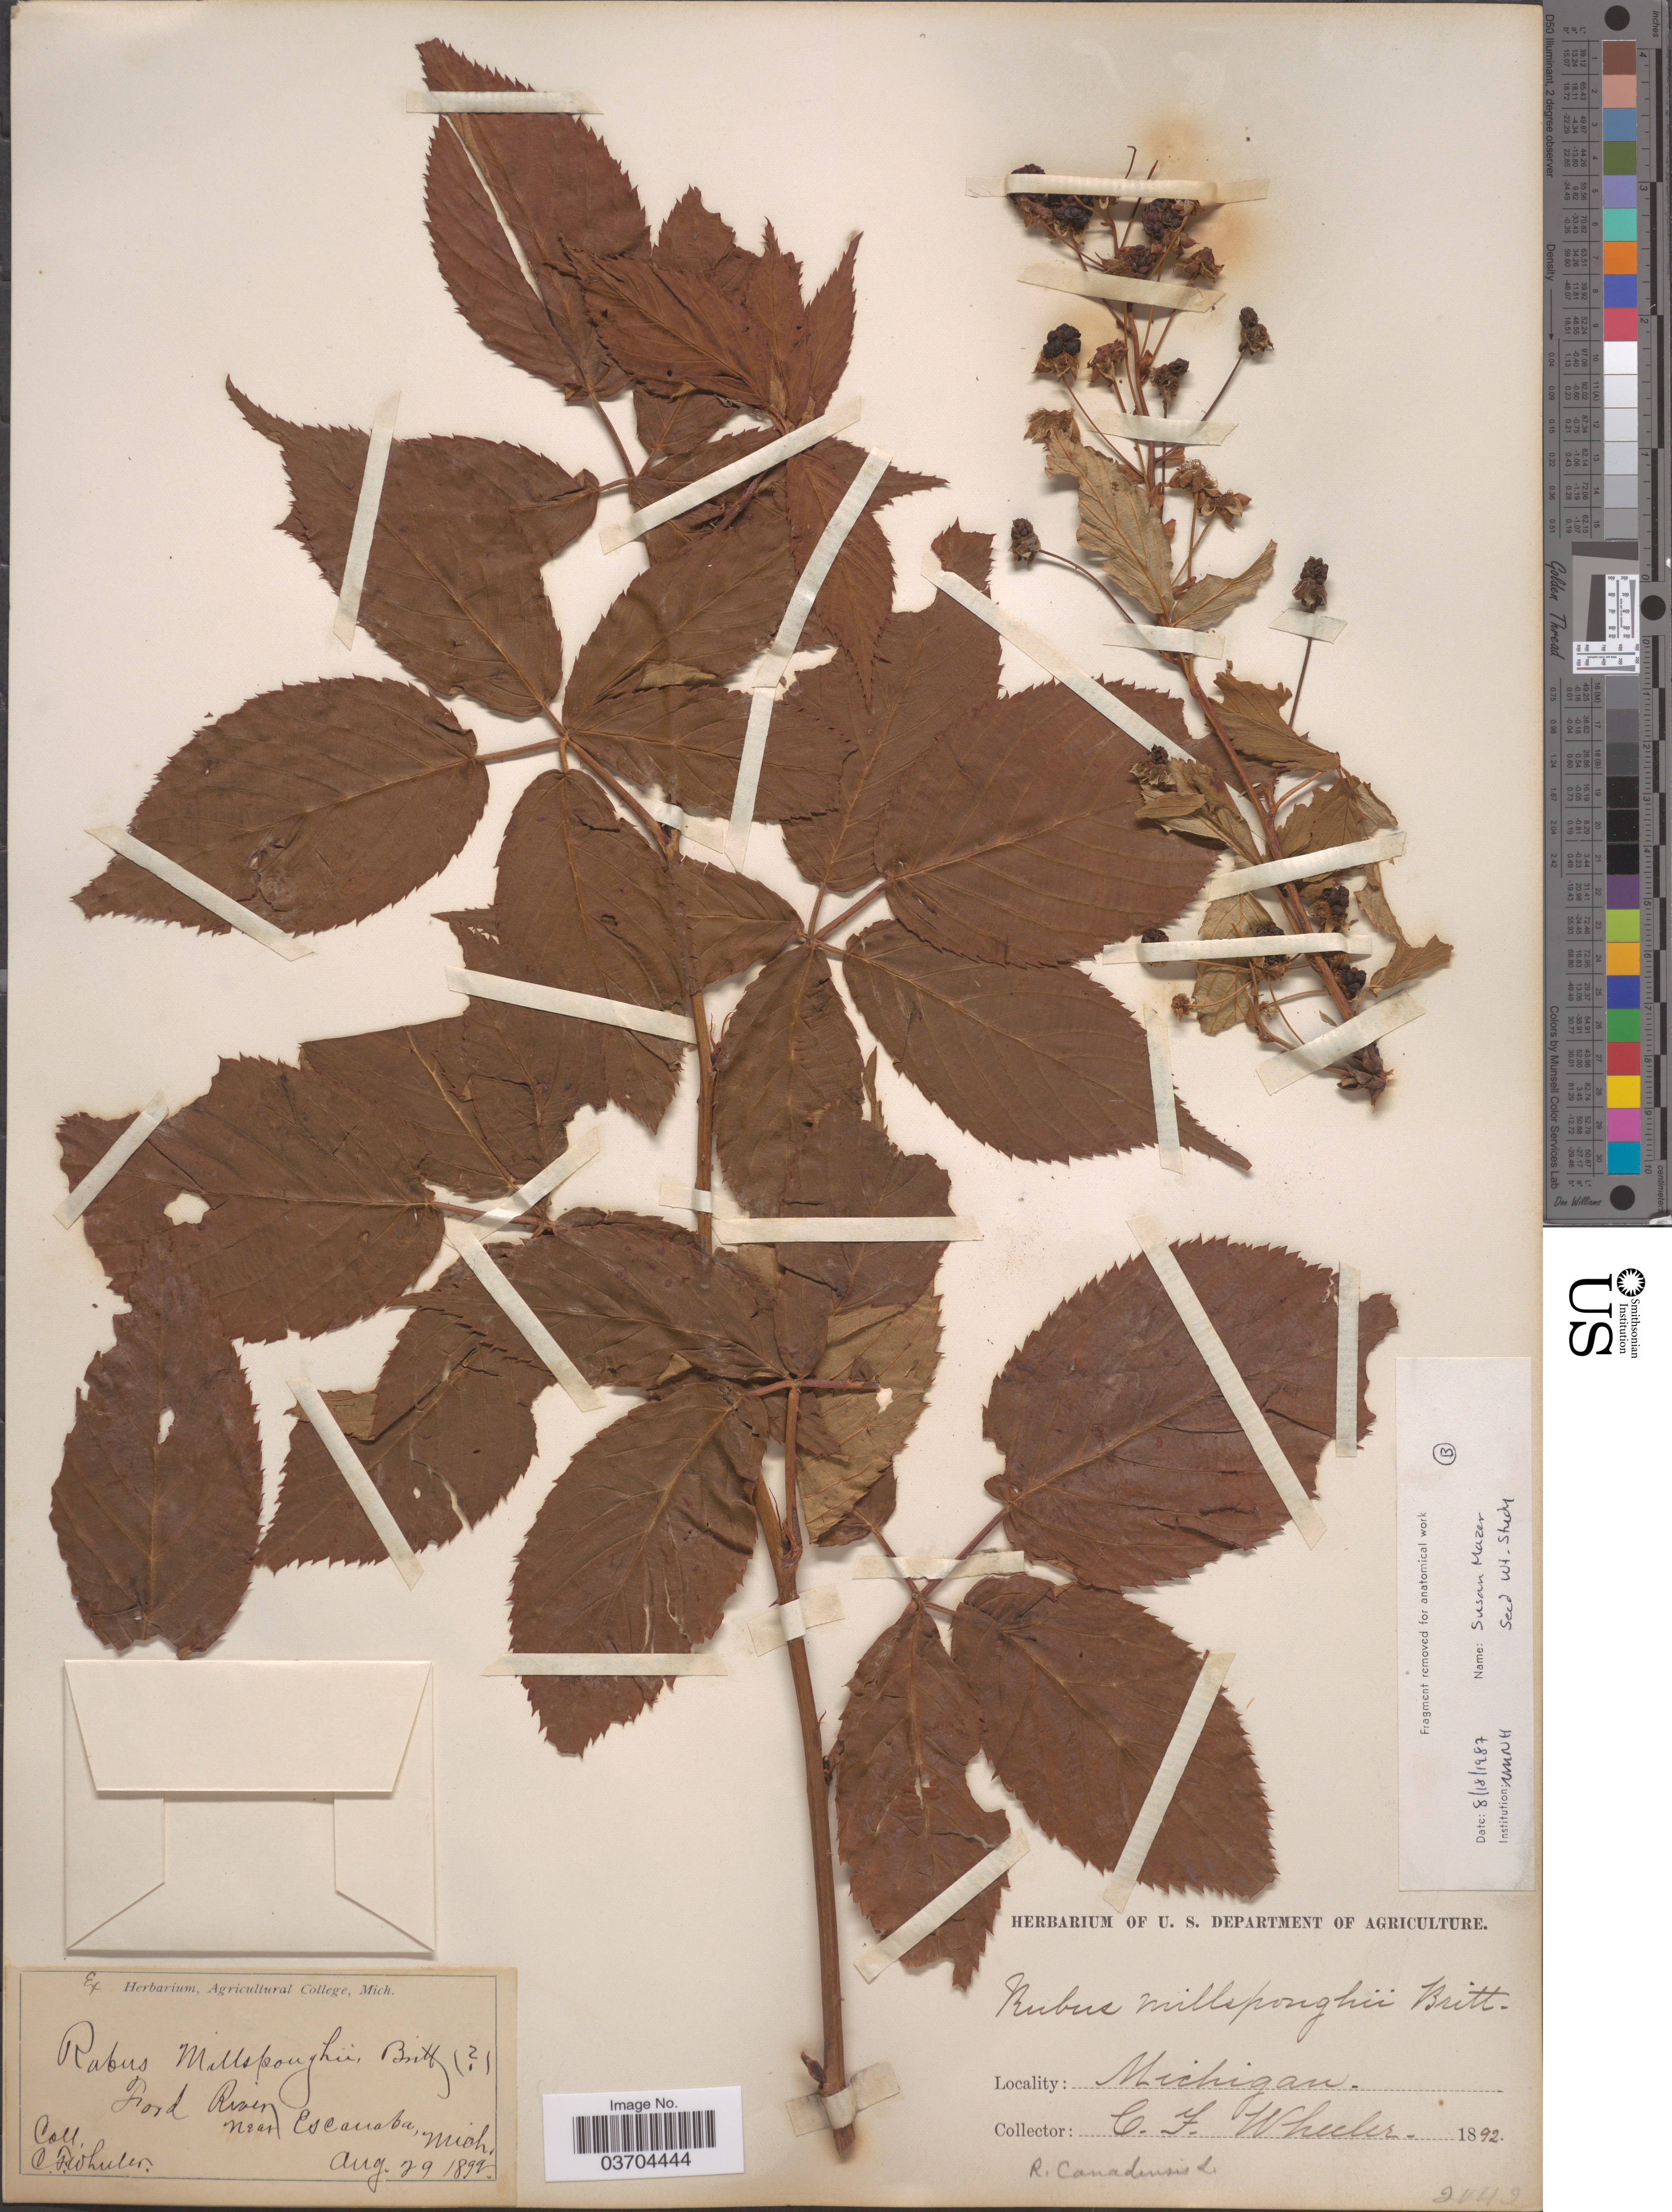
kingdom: Plantae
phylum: Tracheophyta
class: Magnoliopsida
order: Rosales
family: Rosaceae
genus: Rubus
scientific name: Rubus canadensis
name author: L.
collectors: C. Wheeler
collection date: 1892-08-29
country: United States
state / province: Michigan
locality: Ford River. Near Escanaba.